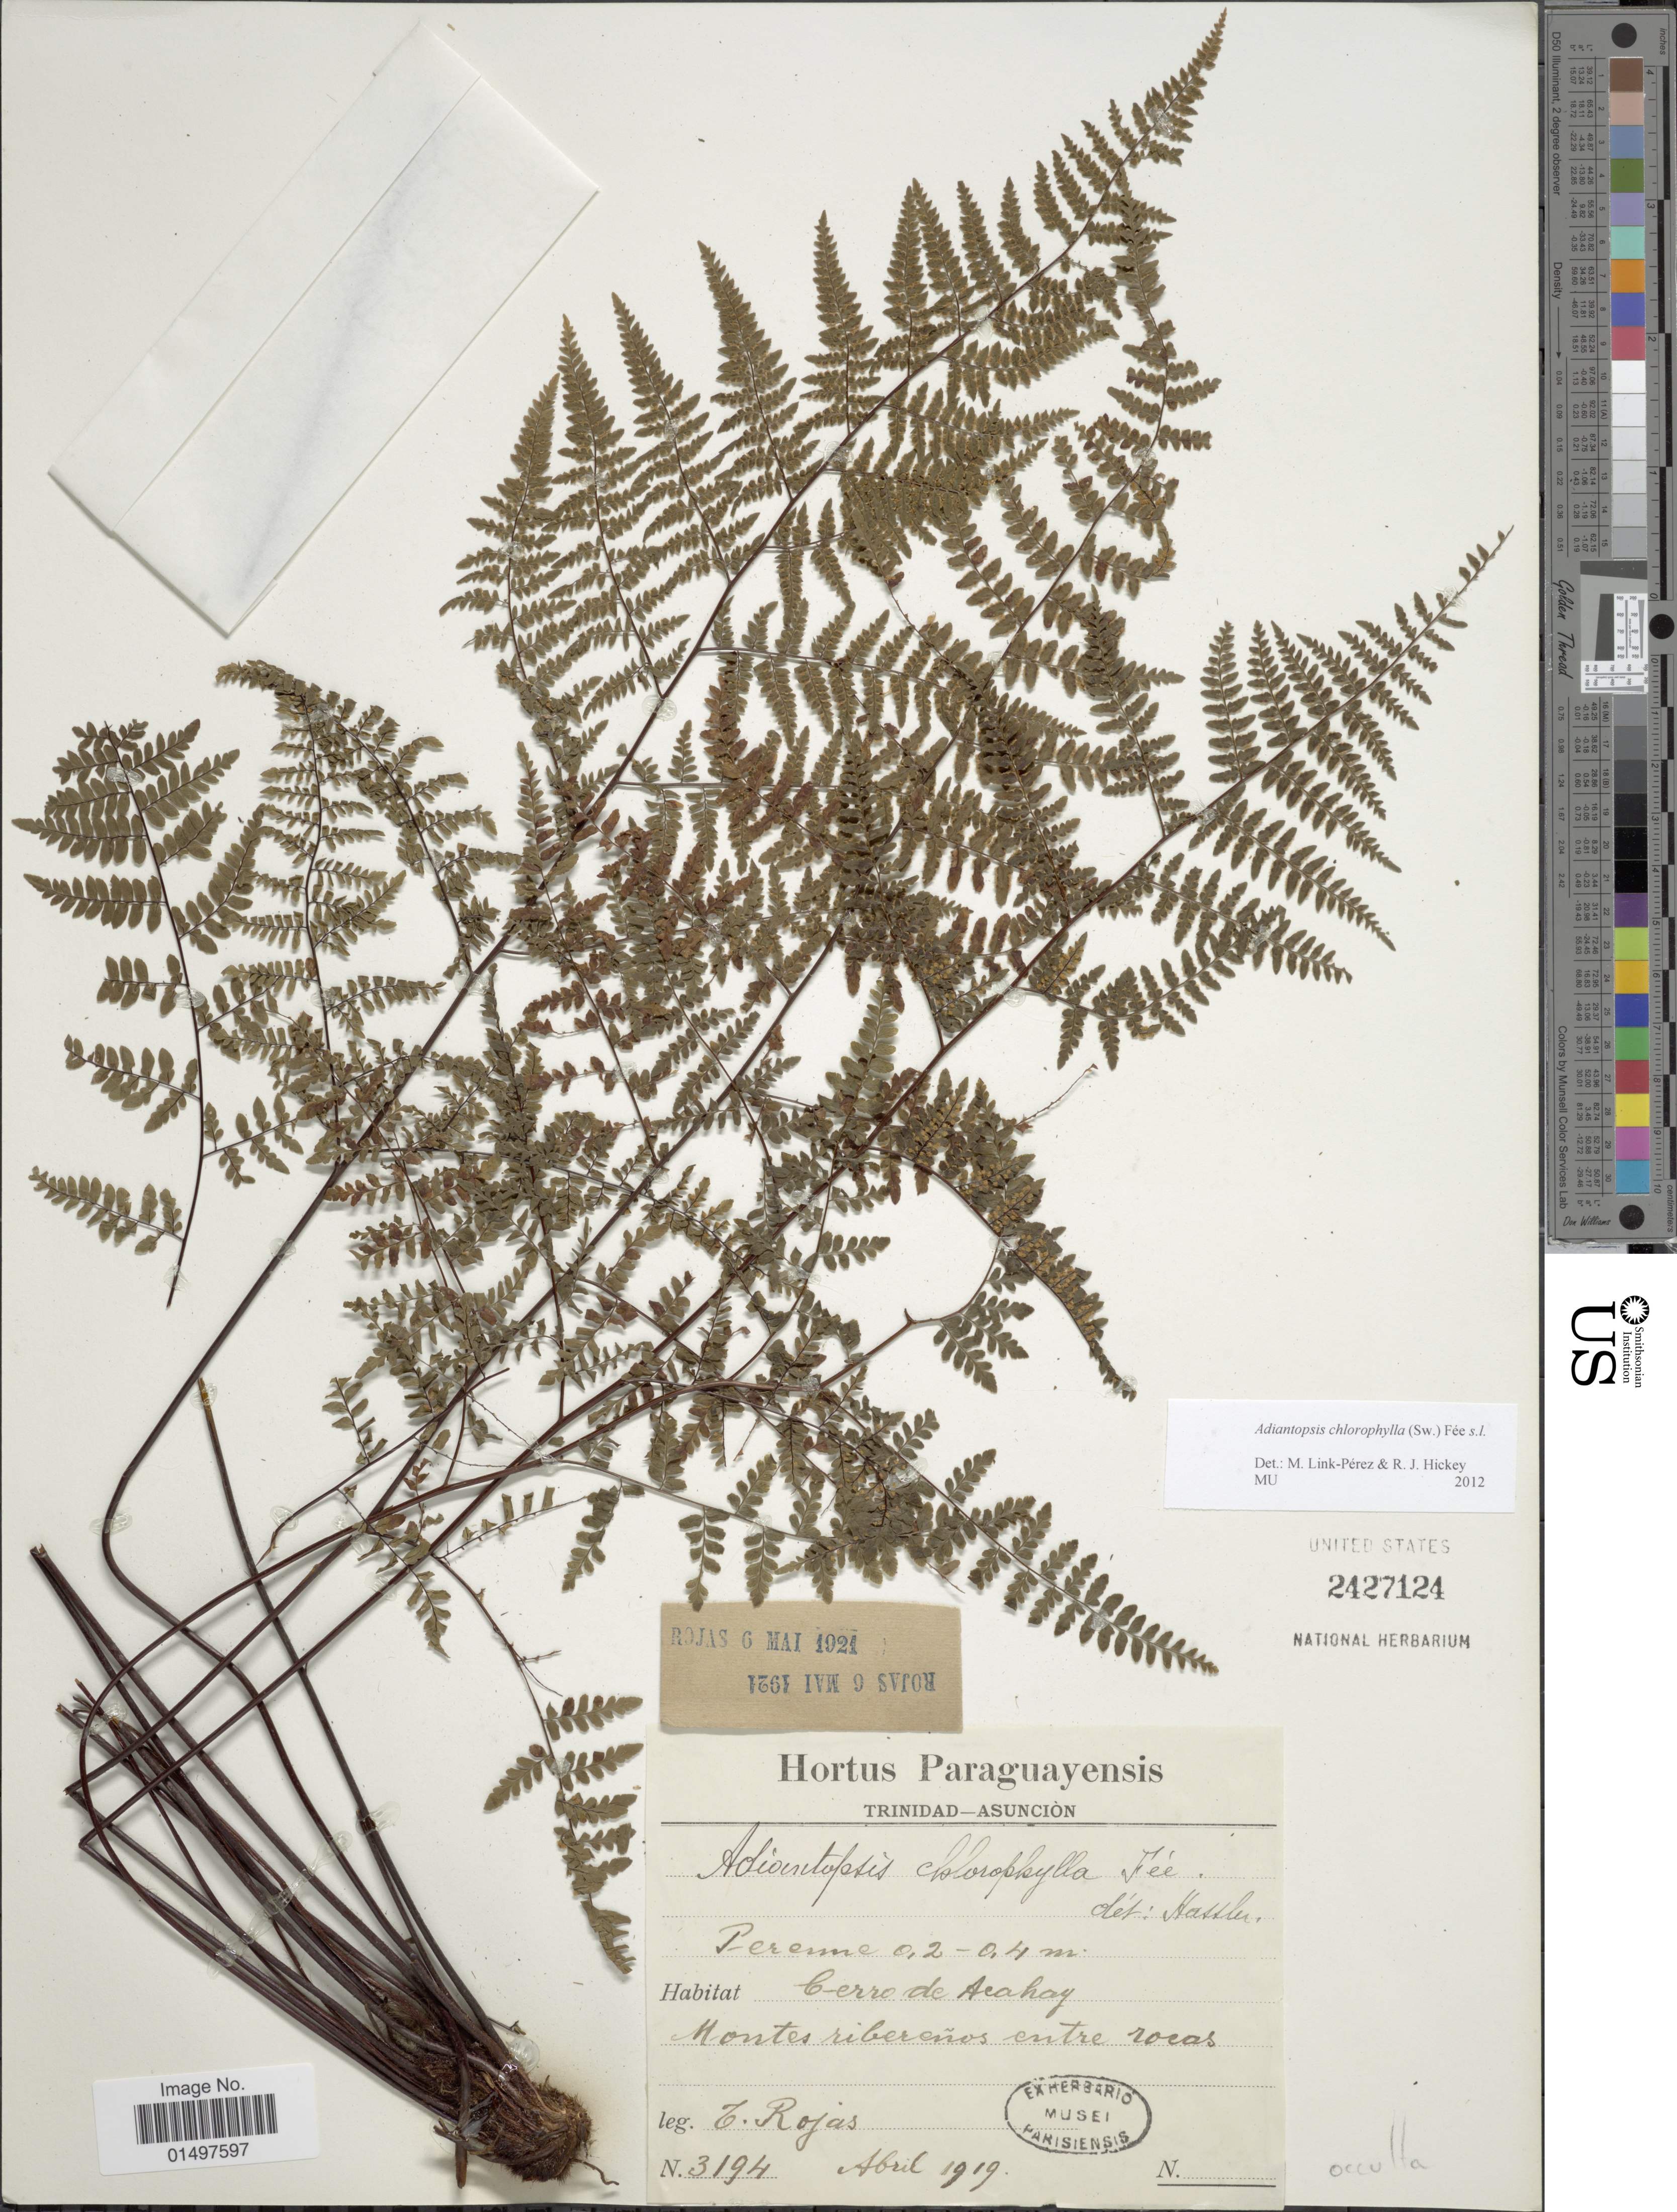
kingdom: Plantae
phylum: Tracheophyta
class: Polypodiopsida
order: Polypodiales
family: Pteridaceae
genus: Adiantopsis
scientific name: Adiantopsis chlorophylla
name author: (Sw.) Fée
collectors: T. Rojas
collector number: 3194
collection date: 1919-04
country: Paraguay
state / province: Asuncion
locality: Paraguayensis. Trinidad-Asuncion. Cerro de Acahay. Montes riberneos entre rocas.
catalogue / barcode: US 2427124